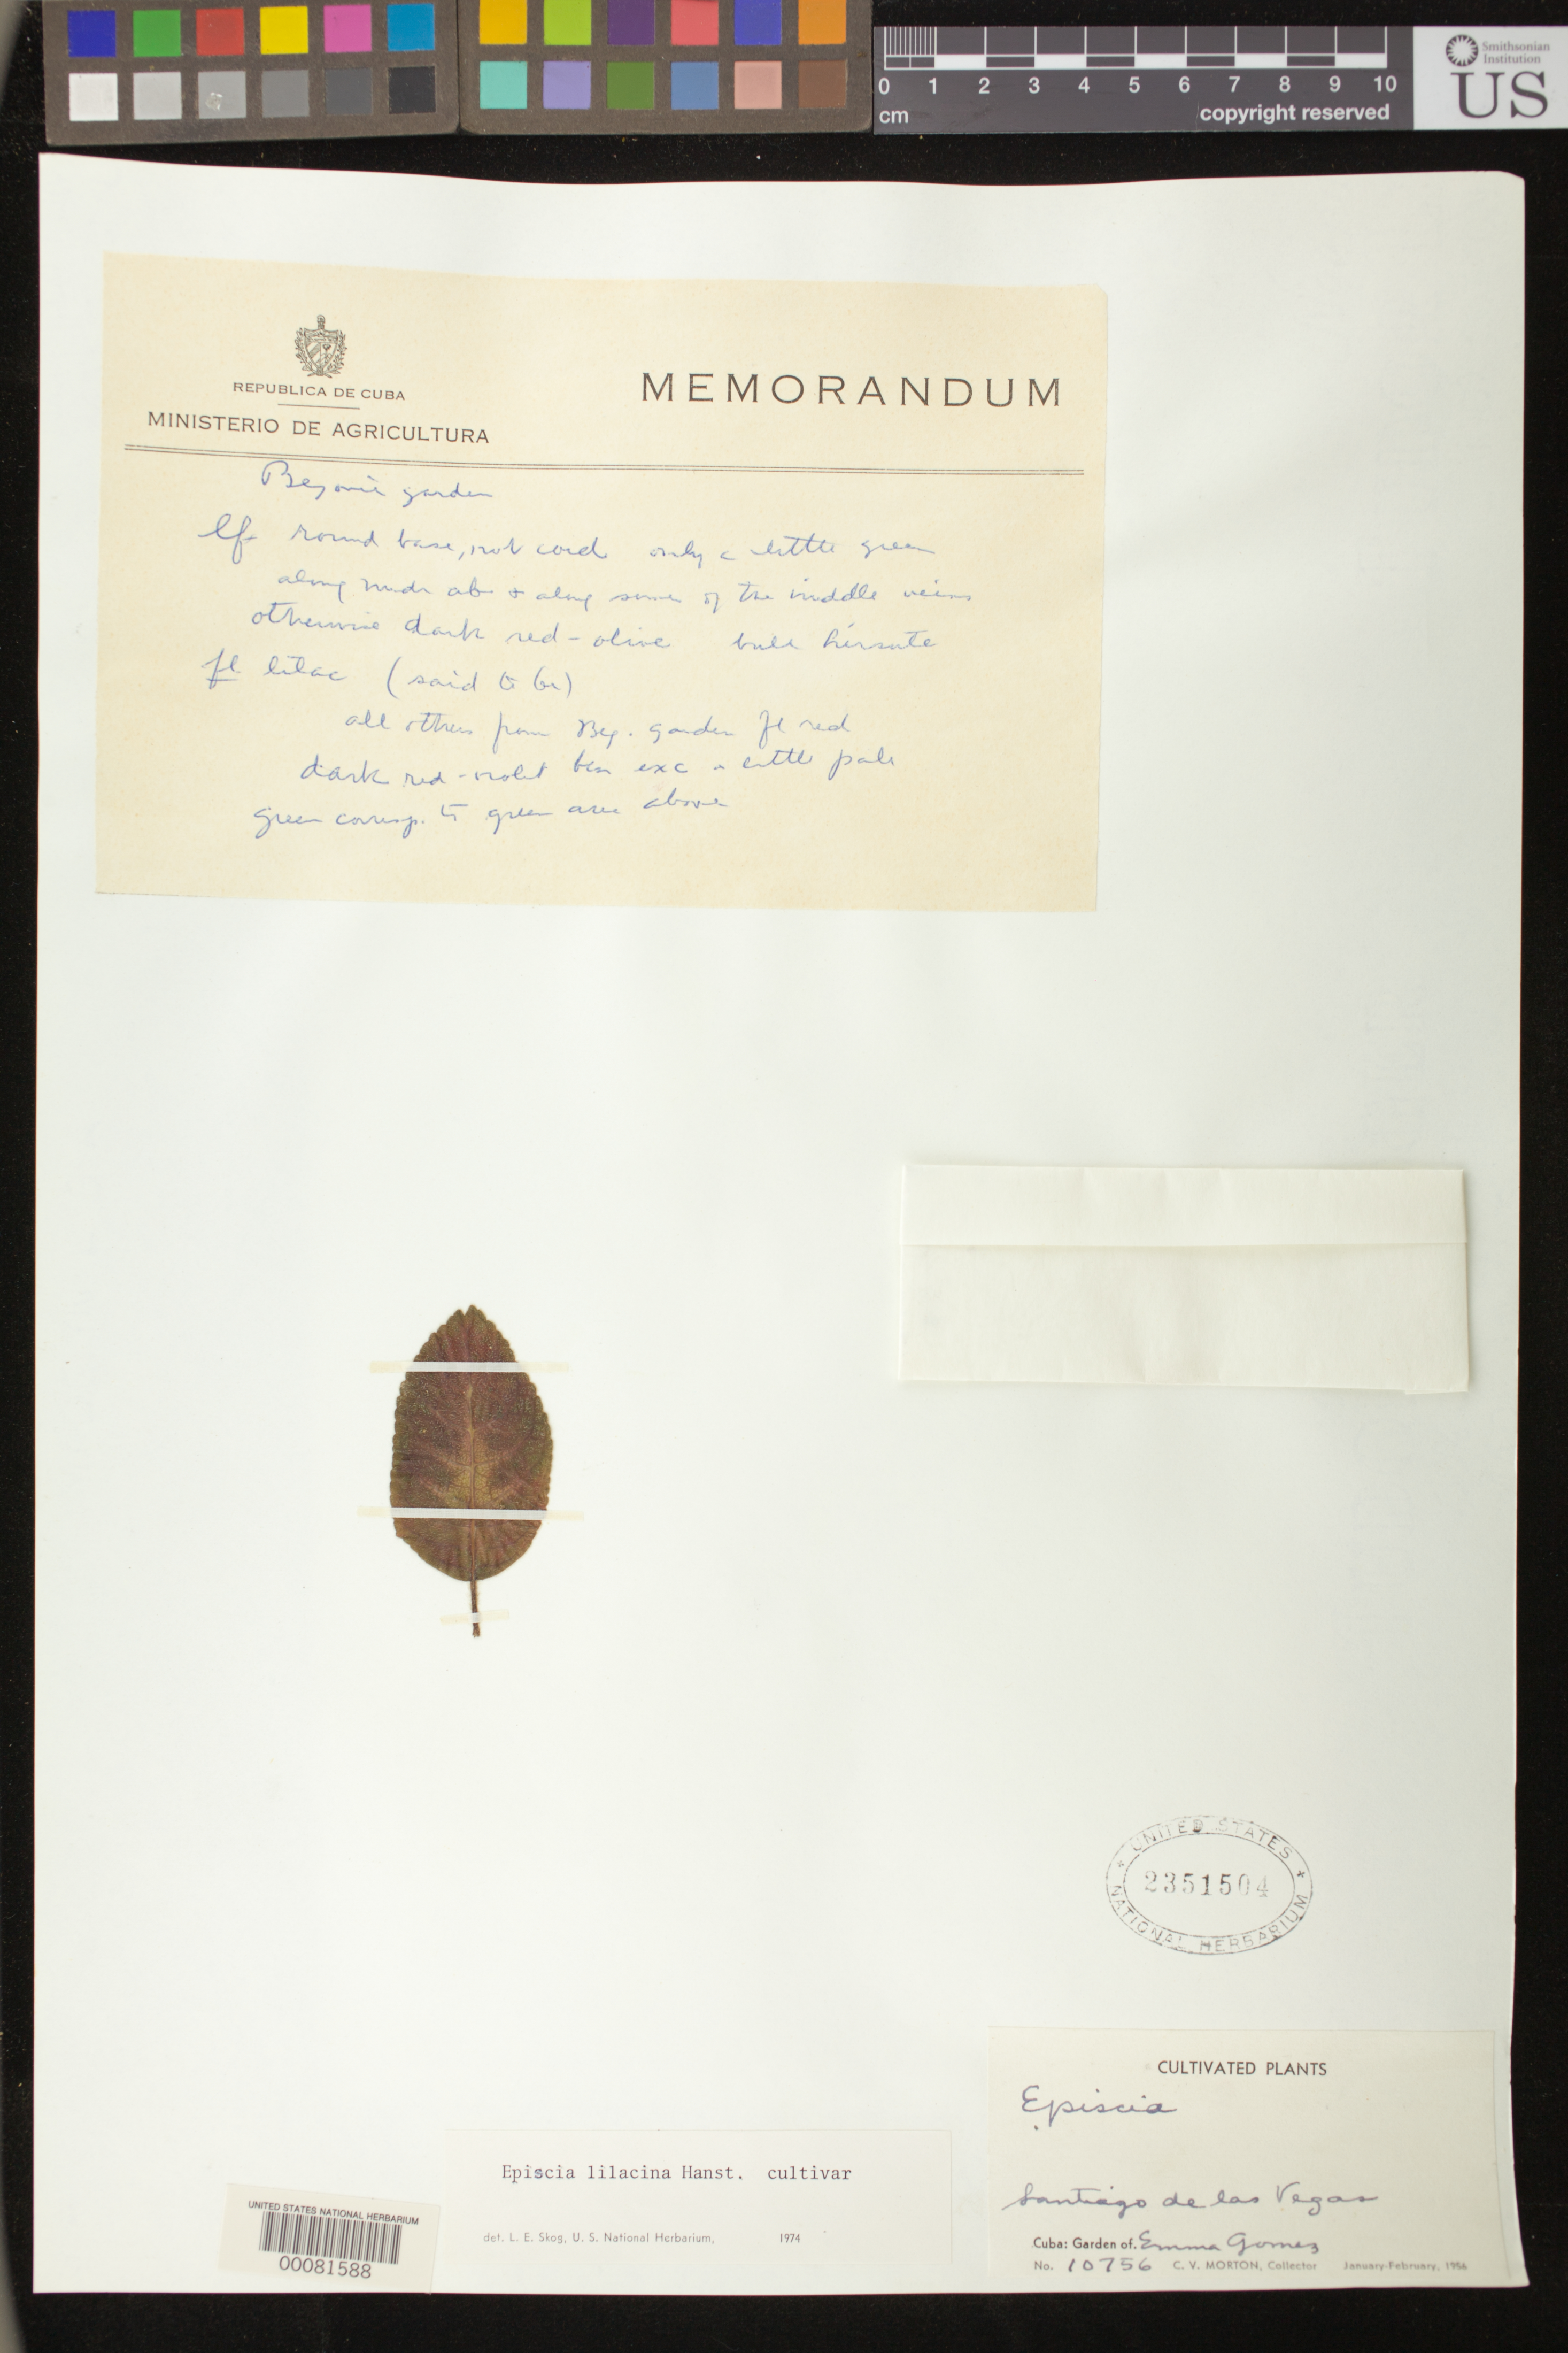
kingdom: Plantae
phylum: Tracheophyta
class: Magnoliopsida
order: Lamiales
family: Gesneriaceae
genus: Episcia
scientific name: Episcia lilacina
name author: Hanst.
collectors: C. V. Morton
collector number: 10756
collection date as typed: Jan-Feb 1956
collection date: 1956-01/1956-02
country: Cuba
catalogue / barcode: US 2351504